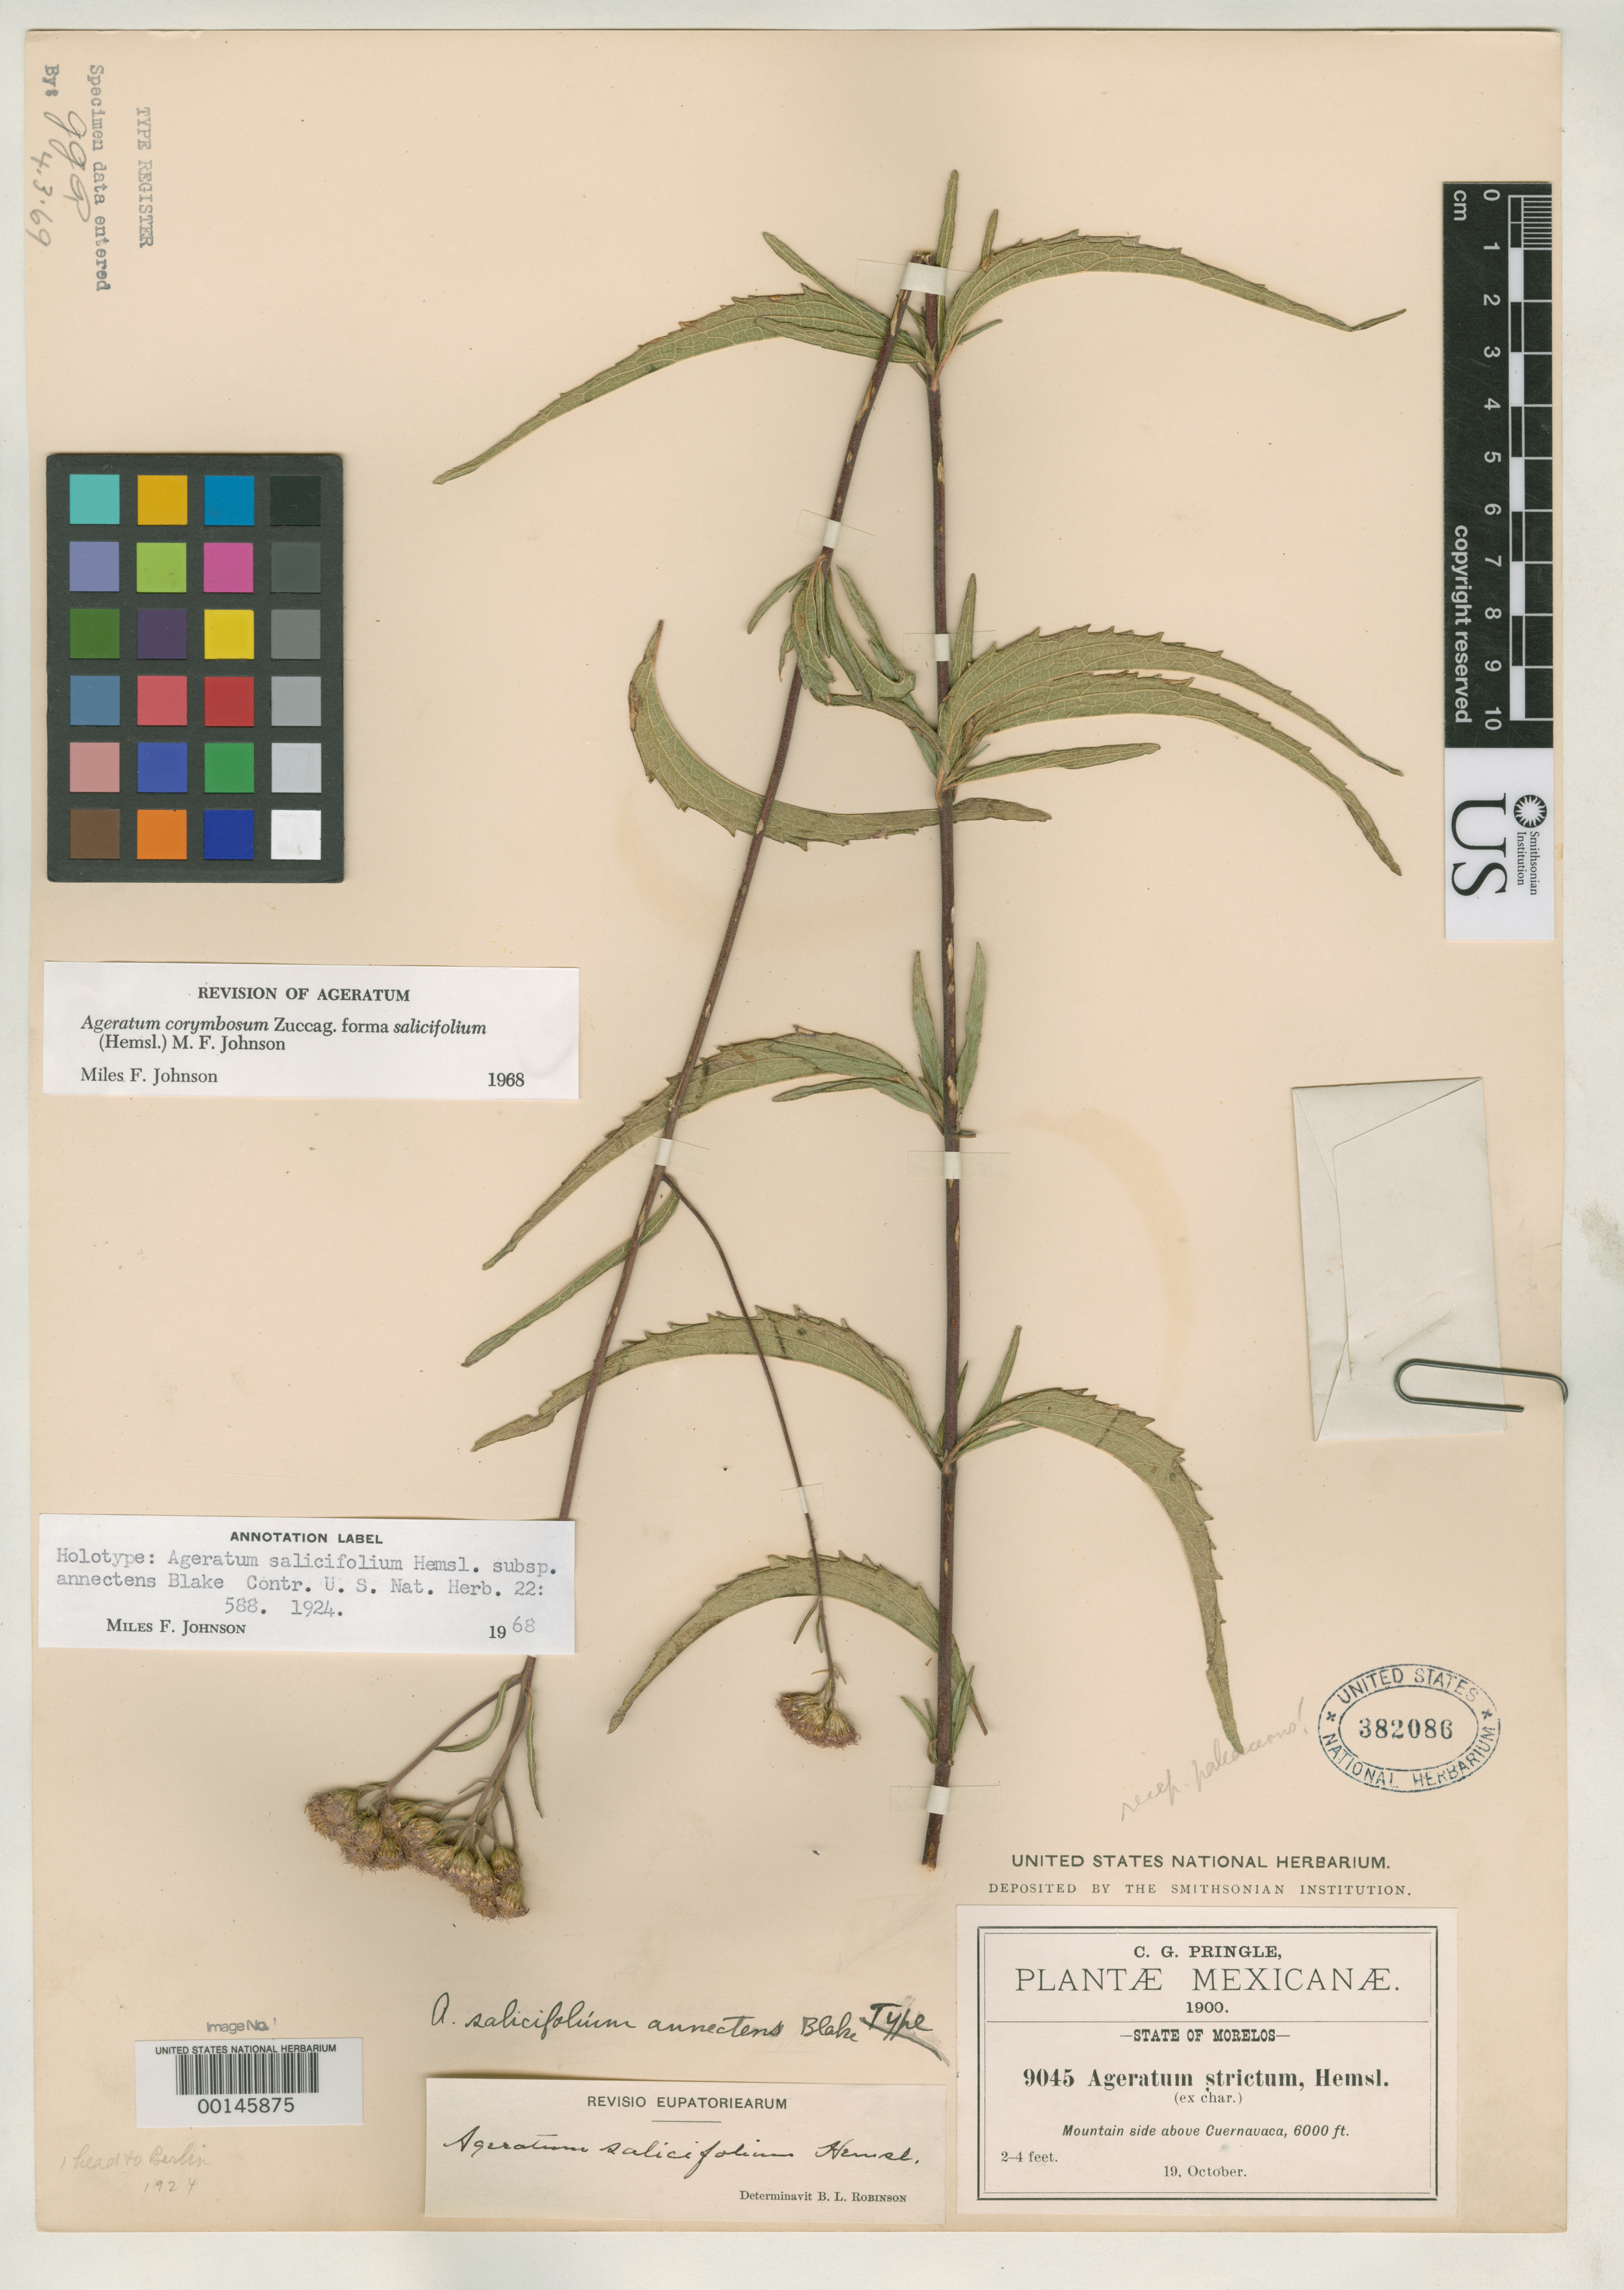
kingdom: Plantae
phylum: Tracheophyta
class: Magnoliopsida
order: Asterales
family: Asteraceae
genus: Ageratum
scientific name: Ageratum salicifolium subsp. annectens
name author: S.F. Blake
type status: Holotype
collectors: C. G. Pringle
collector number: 9045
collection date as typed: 19 Oct 1900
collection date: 1900-10-19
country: Mexico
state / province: Morelos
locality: Mountain side above Cuernavaca.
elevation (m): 1830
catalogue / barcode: US 382086